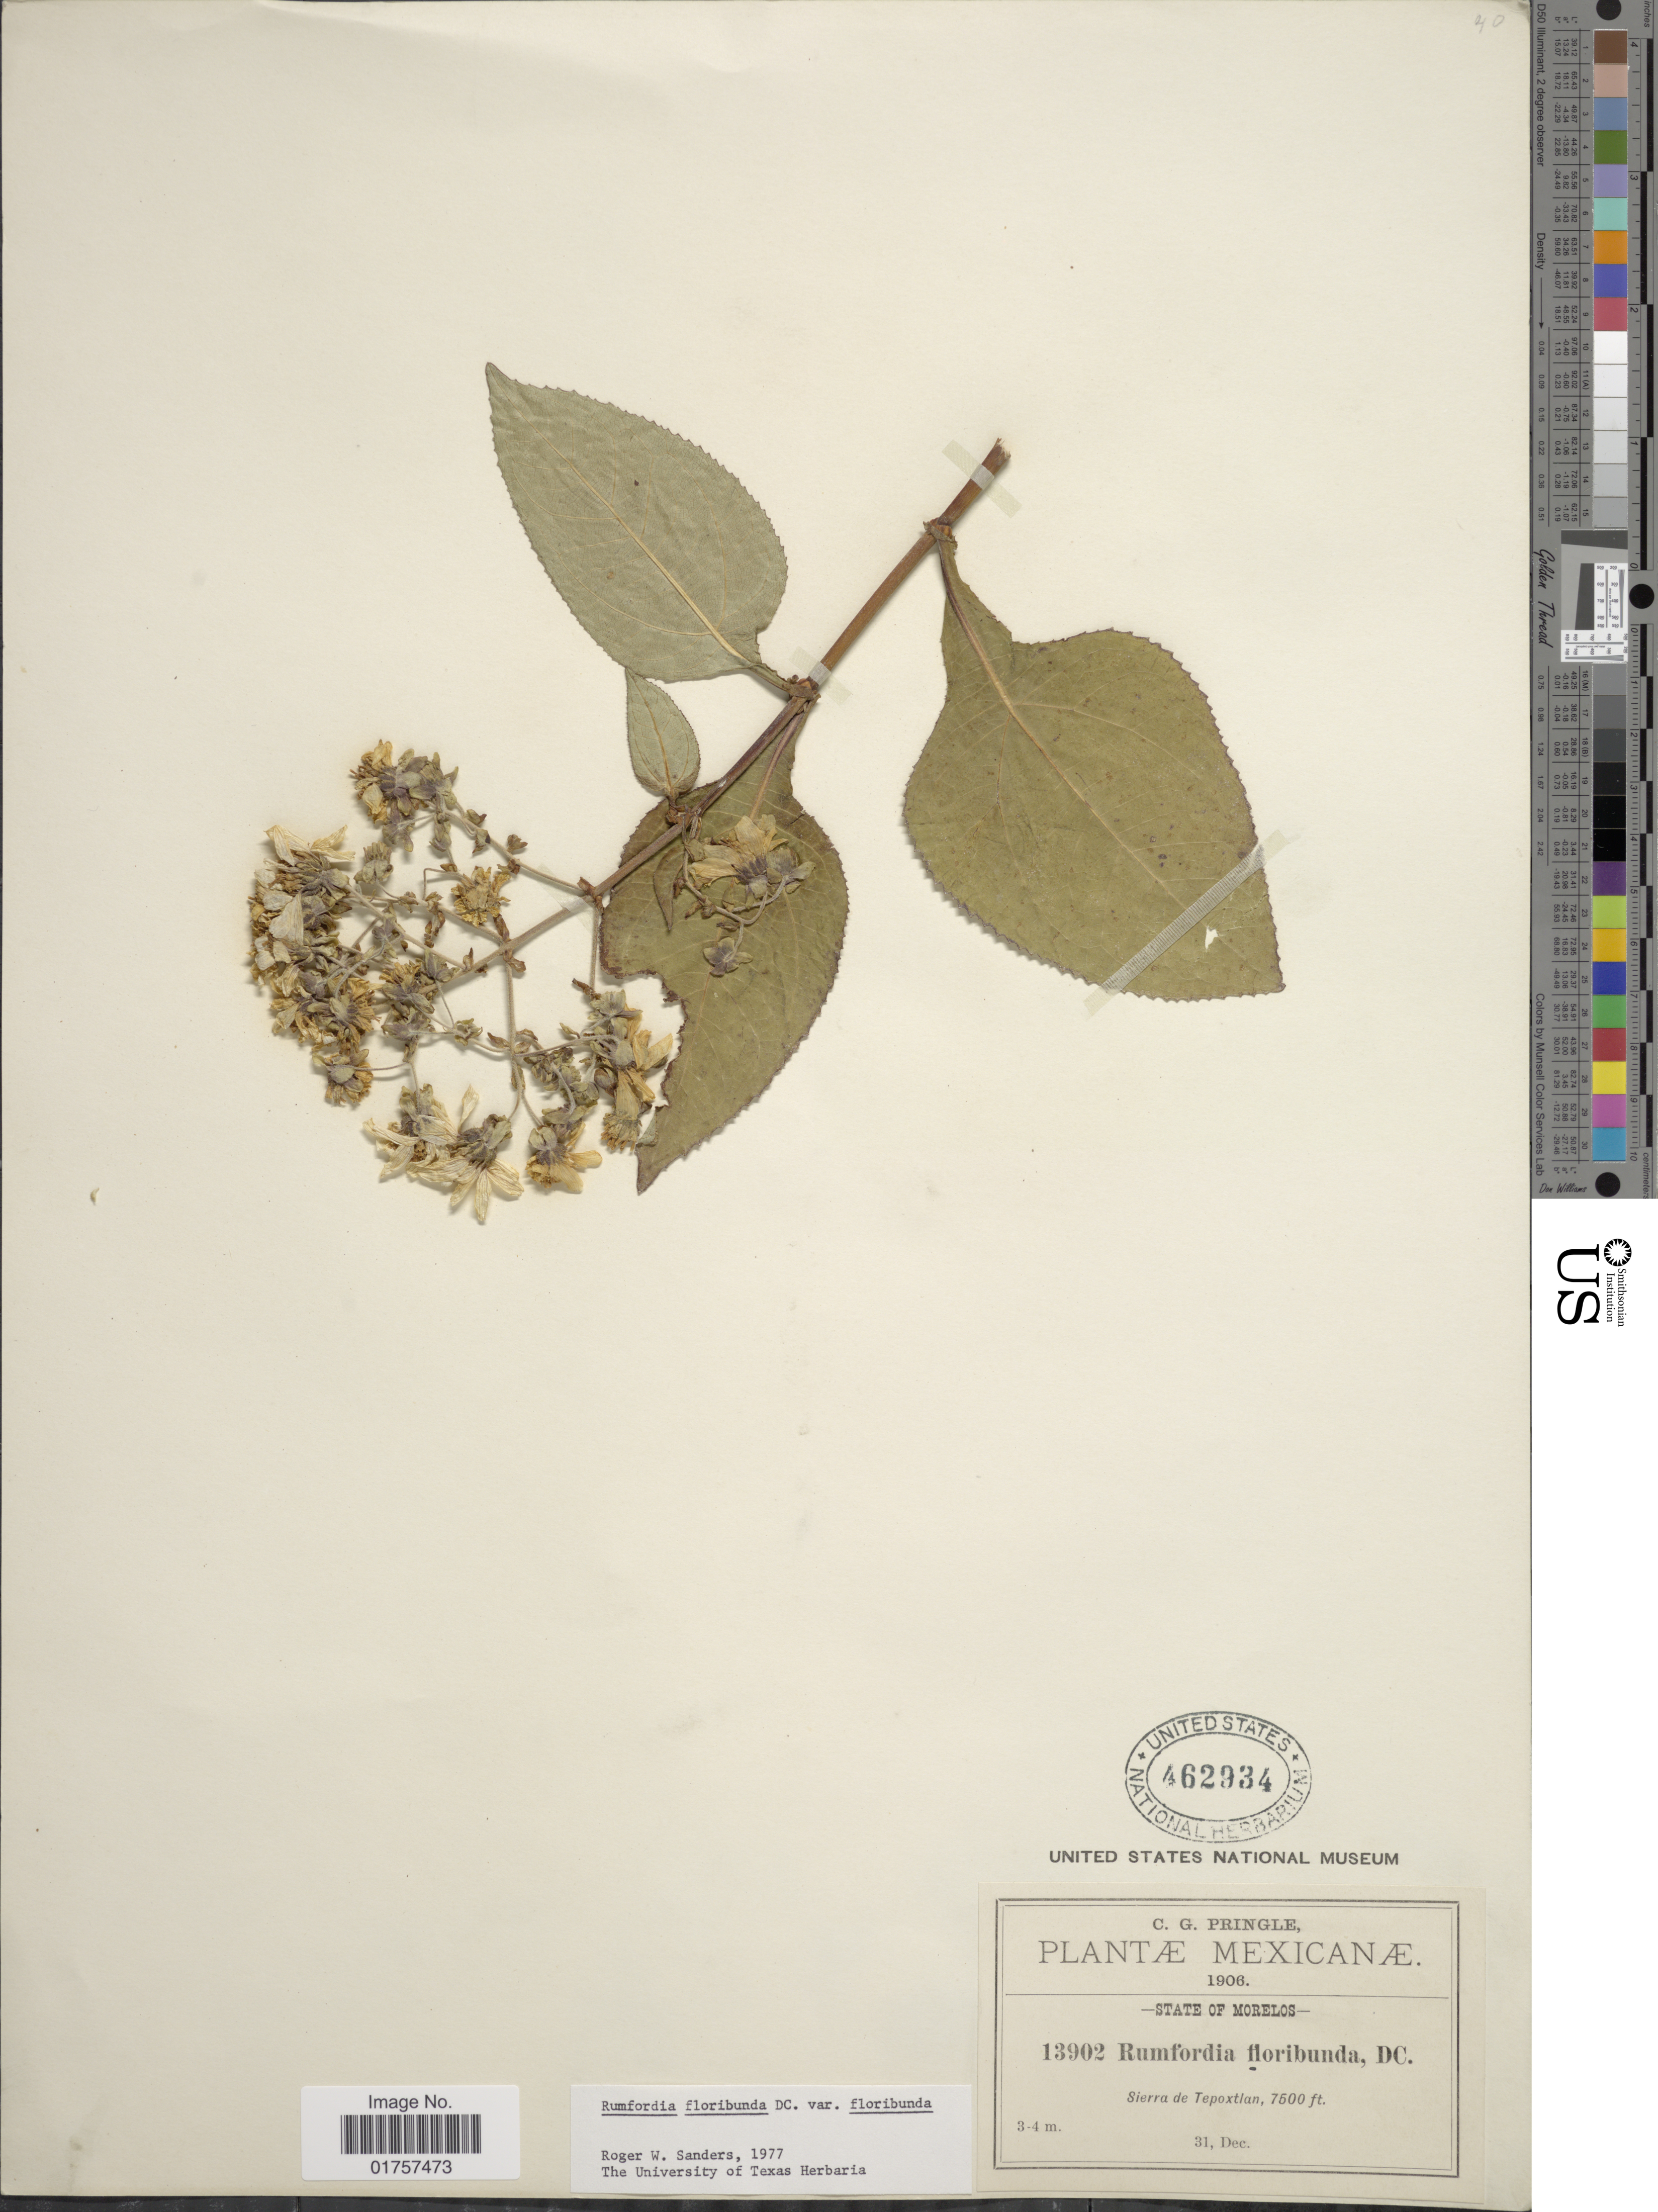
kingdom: Plantae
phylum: Tracheophyta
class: Magnoliopsida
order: Asterales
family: Asteraceae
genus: Rumfordia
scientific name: Rumfordia floribunda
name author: DC.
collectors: C. G. Pringle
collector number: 13902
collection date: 1906-12-31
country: Mexico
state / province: Morelos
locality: Sierra de Tepoxtlan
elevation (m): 2286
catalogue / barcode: US 462934